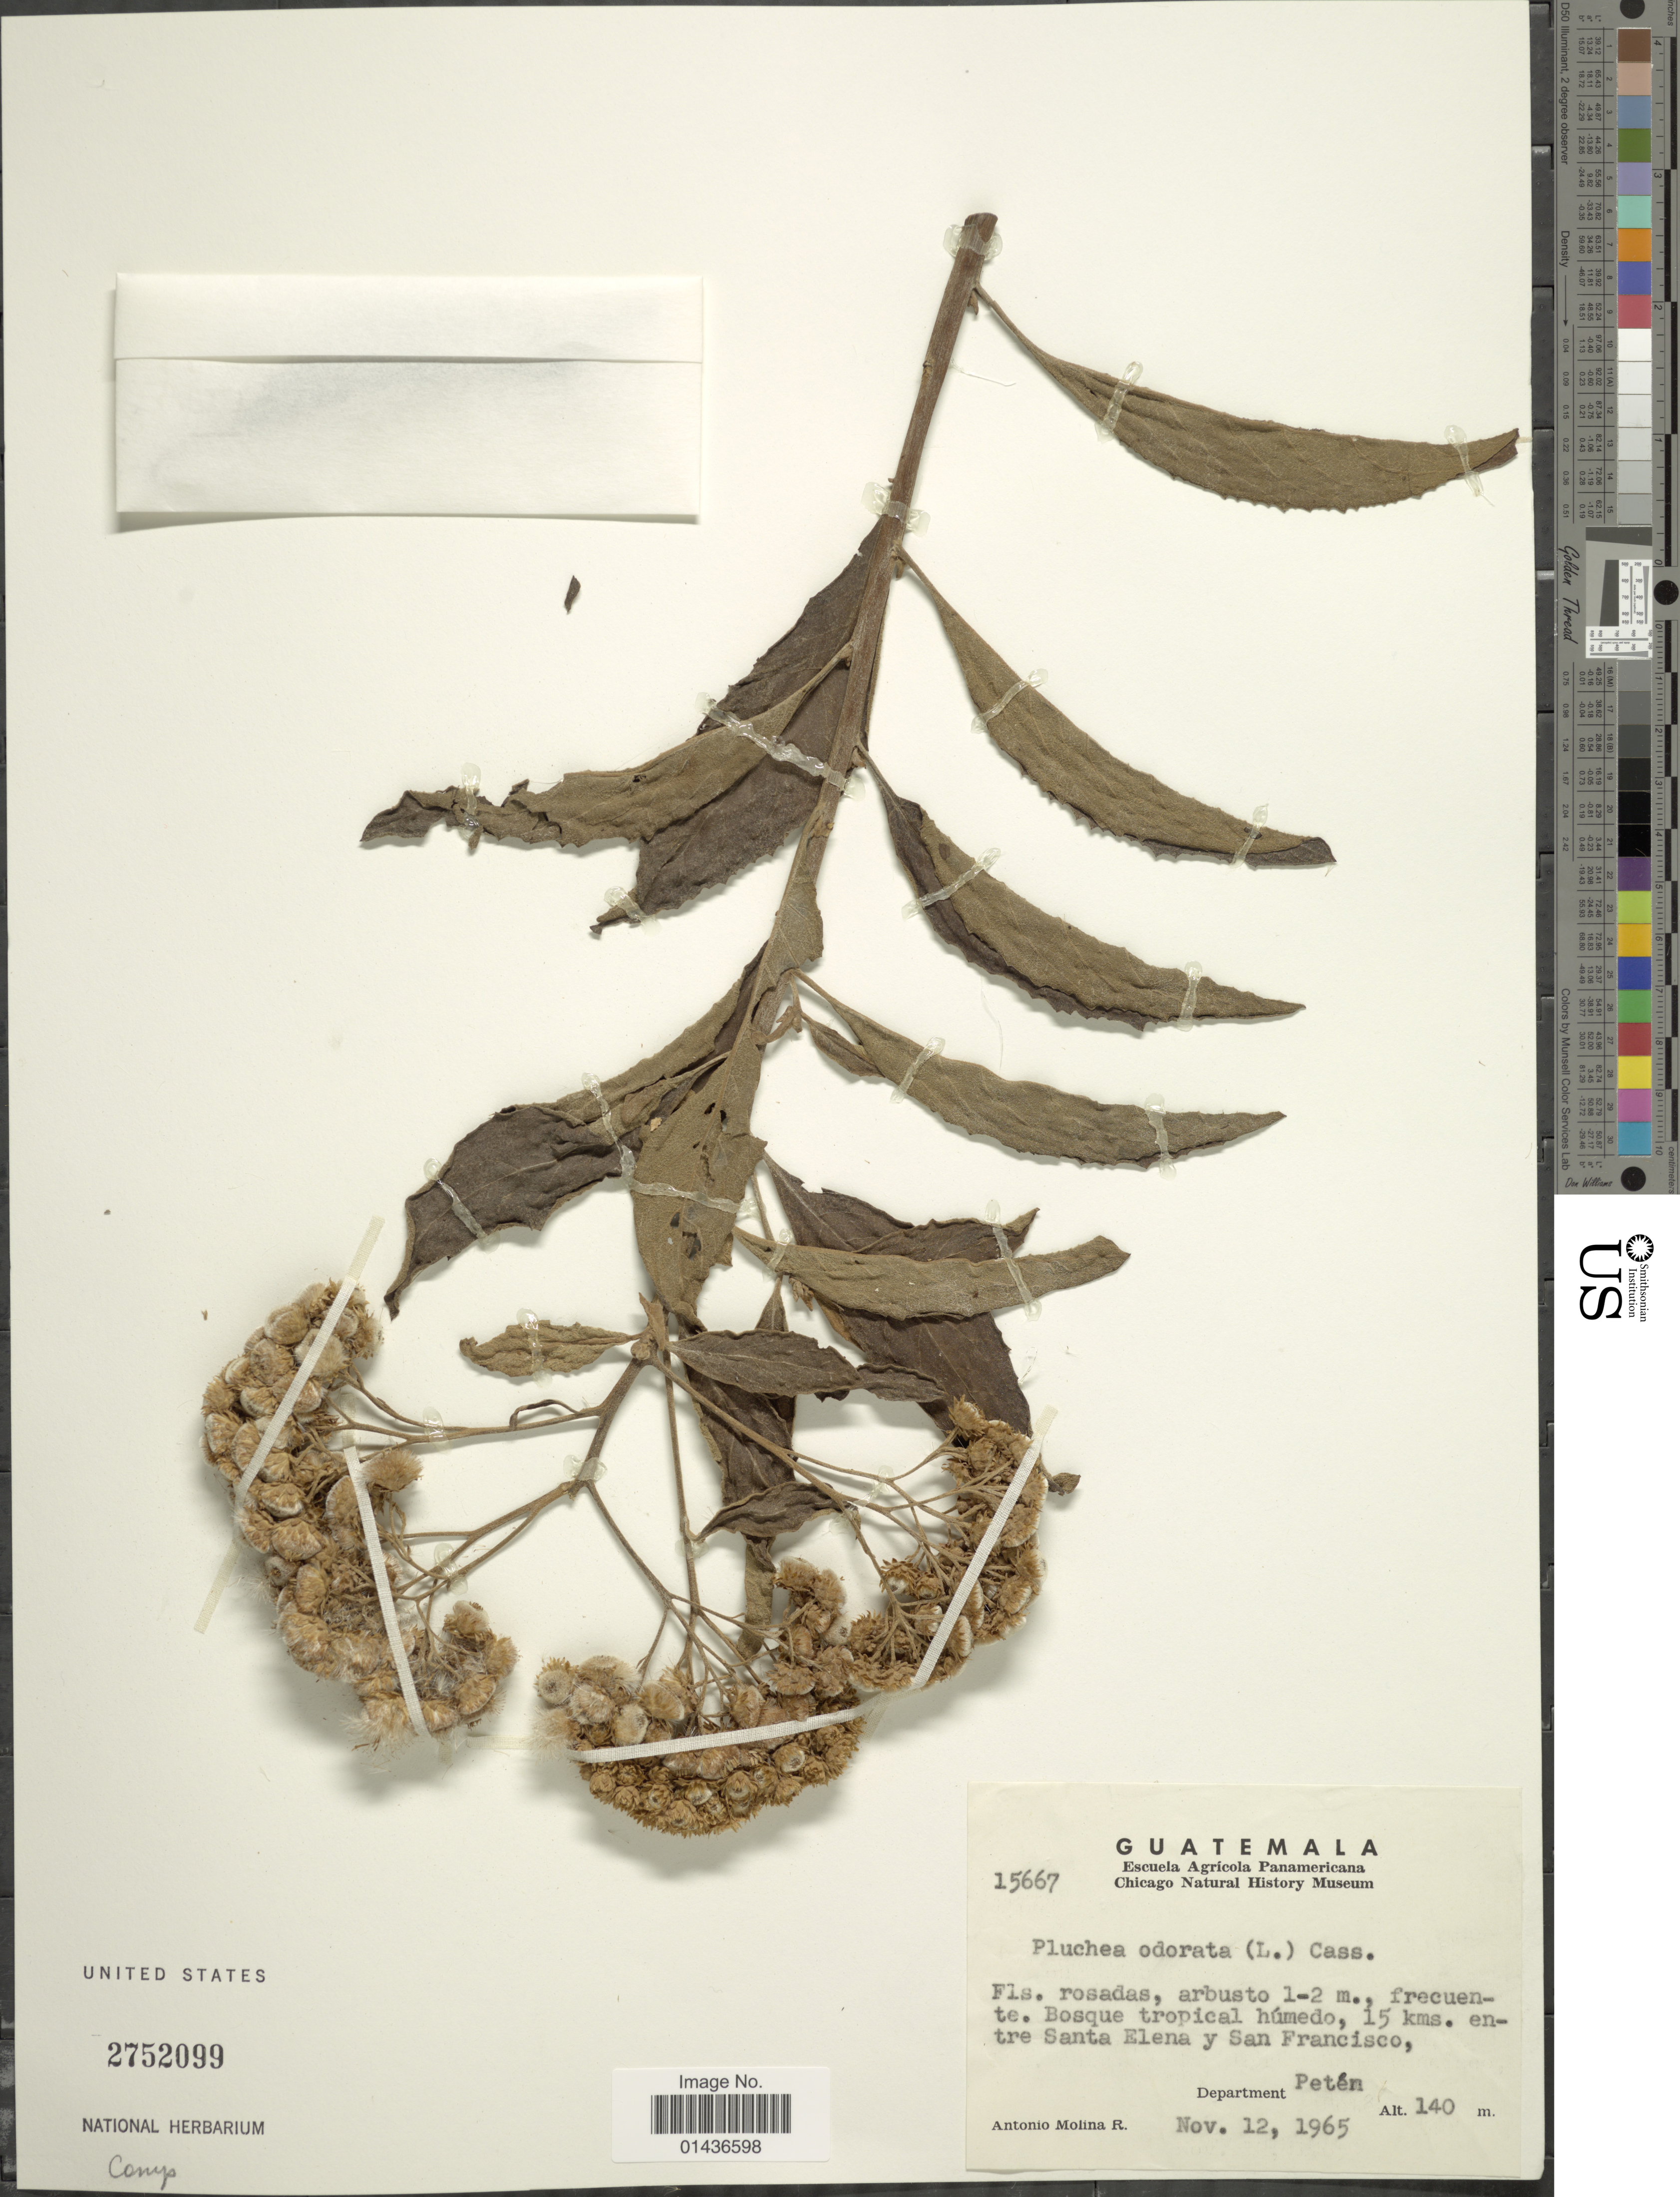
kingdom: Plantae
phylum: Tracheophyta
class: Magnoliopsida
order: Asterales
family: Asteraceae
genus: Pluchea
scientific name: Pluchea carolinensis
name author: (Jacq.) D. Don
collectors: A. Molina R.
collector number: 15667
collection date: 1965-11-12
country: Guatemala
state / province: El Petén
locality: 15 kms entre Santa Elena y San Francisco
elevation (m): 140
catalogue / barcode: US 2752099